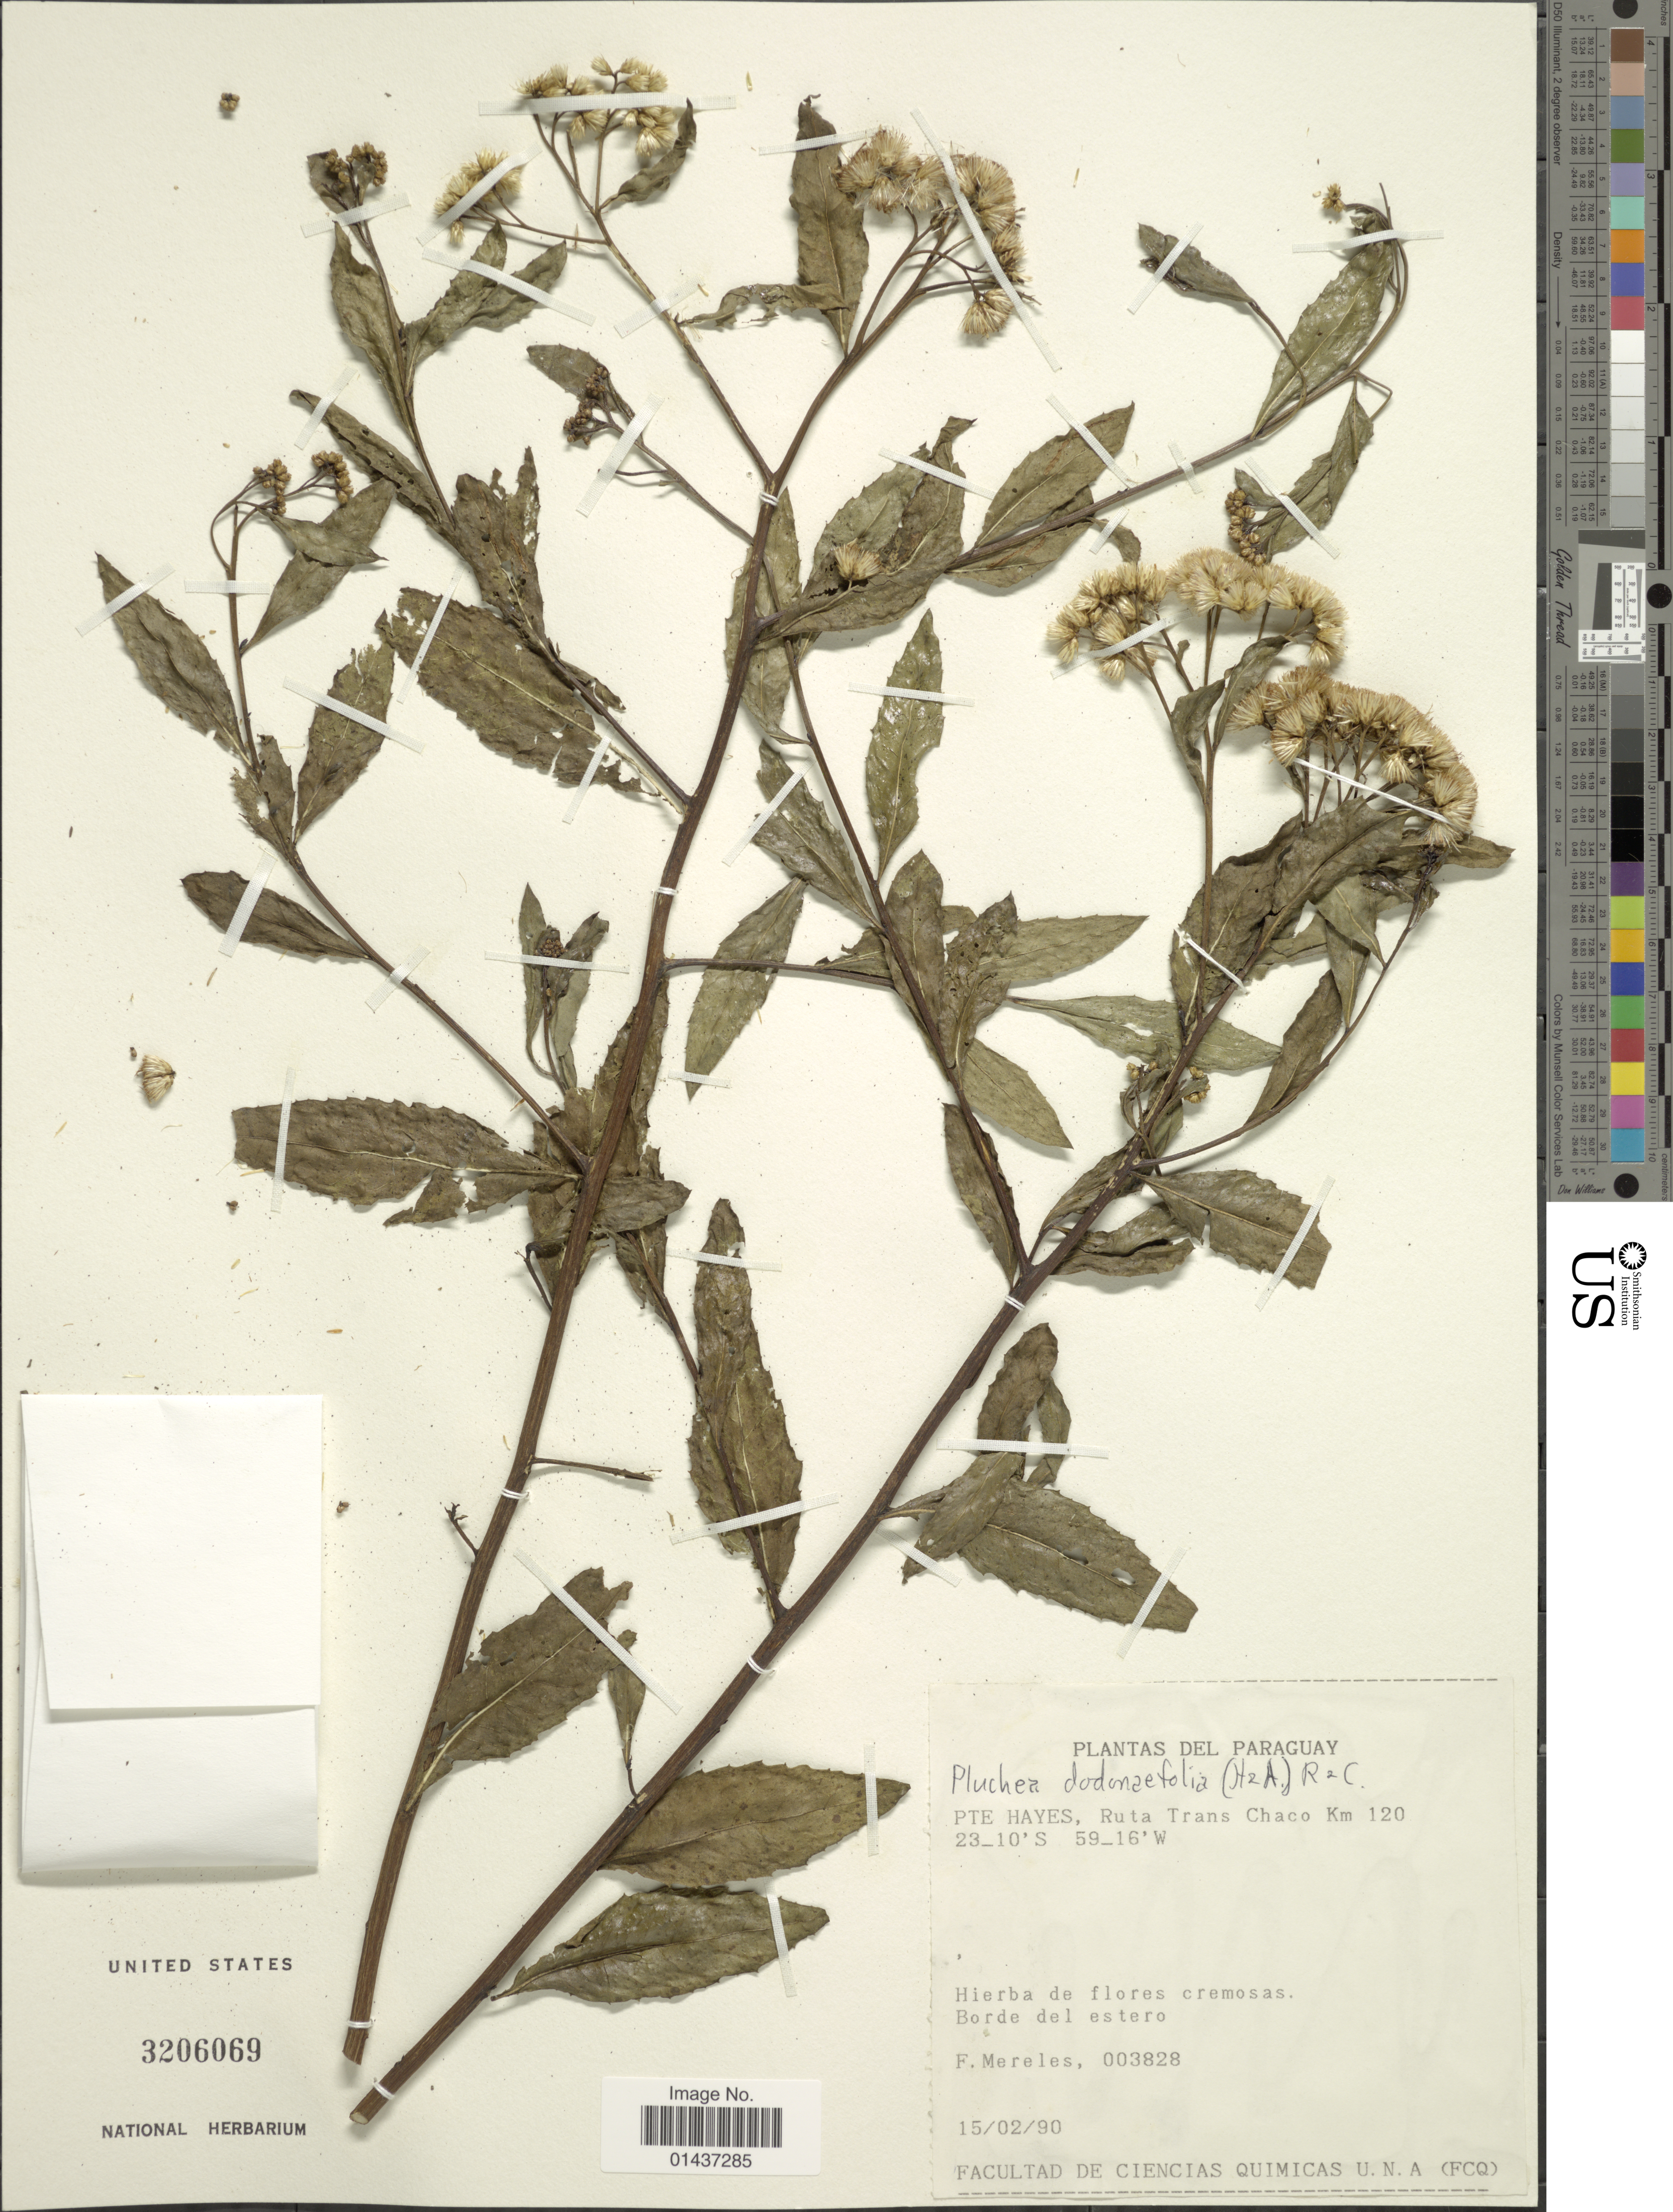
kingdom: Plantae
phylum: Tracheophyta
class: Magnoliopsida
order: Asterales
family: Asteraceae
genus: Tessaria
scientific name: Tessaria dodoneifolia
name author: (Hook. & Arn.) Cabrera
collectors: F. Mereles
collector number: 003828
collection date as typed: Transcribed d/m/y: 15/2/90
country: Paraguay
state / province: Presidente Hayes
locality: Ruta Trans Chaco Km 120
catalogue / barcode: US 3206069